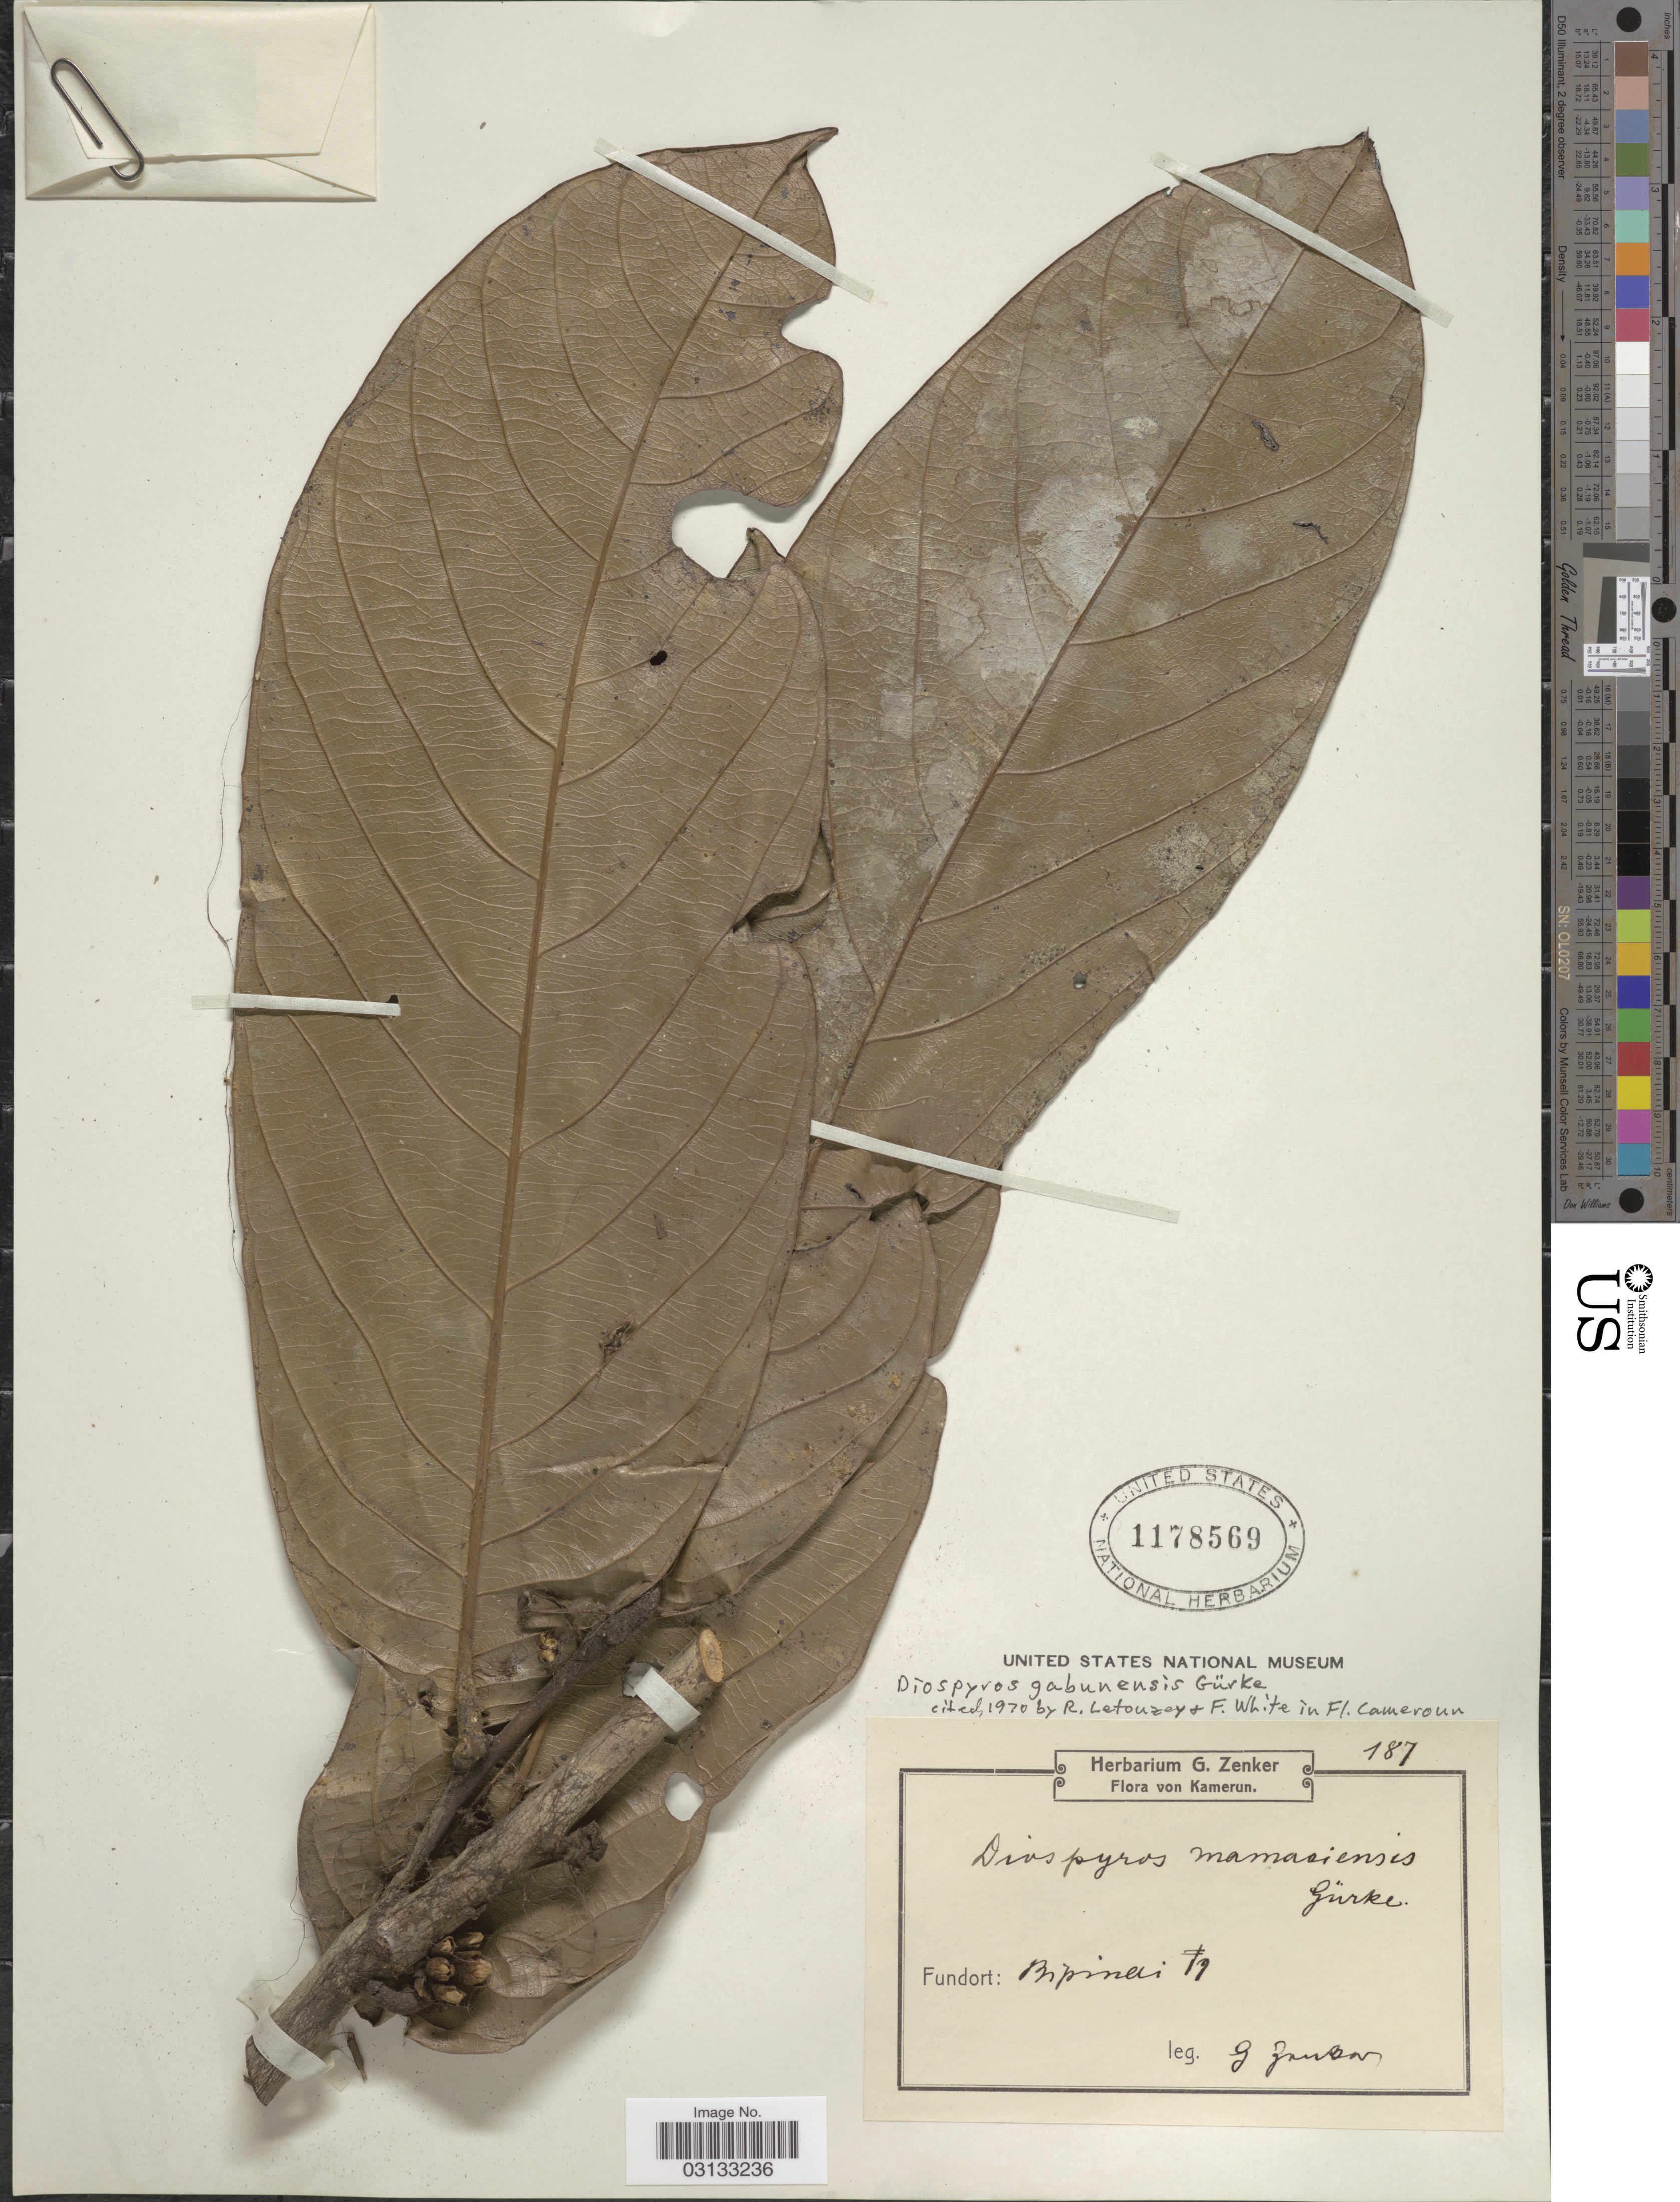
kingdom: Plantae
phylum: Tracheophyta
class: Magnoliopsida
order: Ericales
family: Ebenaceae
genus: Diospyros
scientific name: Diospyros gabunensis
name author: Gürke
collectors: G. A. Zenker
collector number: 187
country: Cameroon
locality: Bipindi.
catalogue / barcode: US 1178569